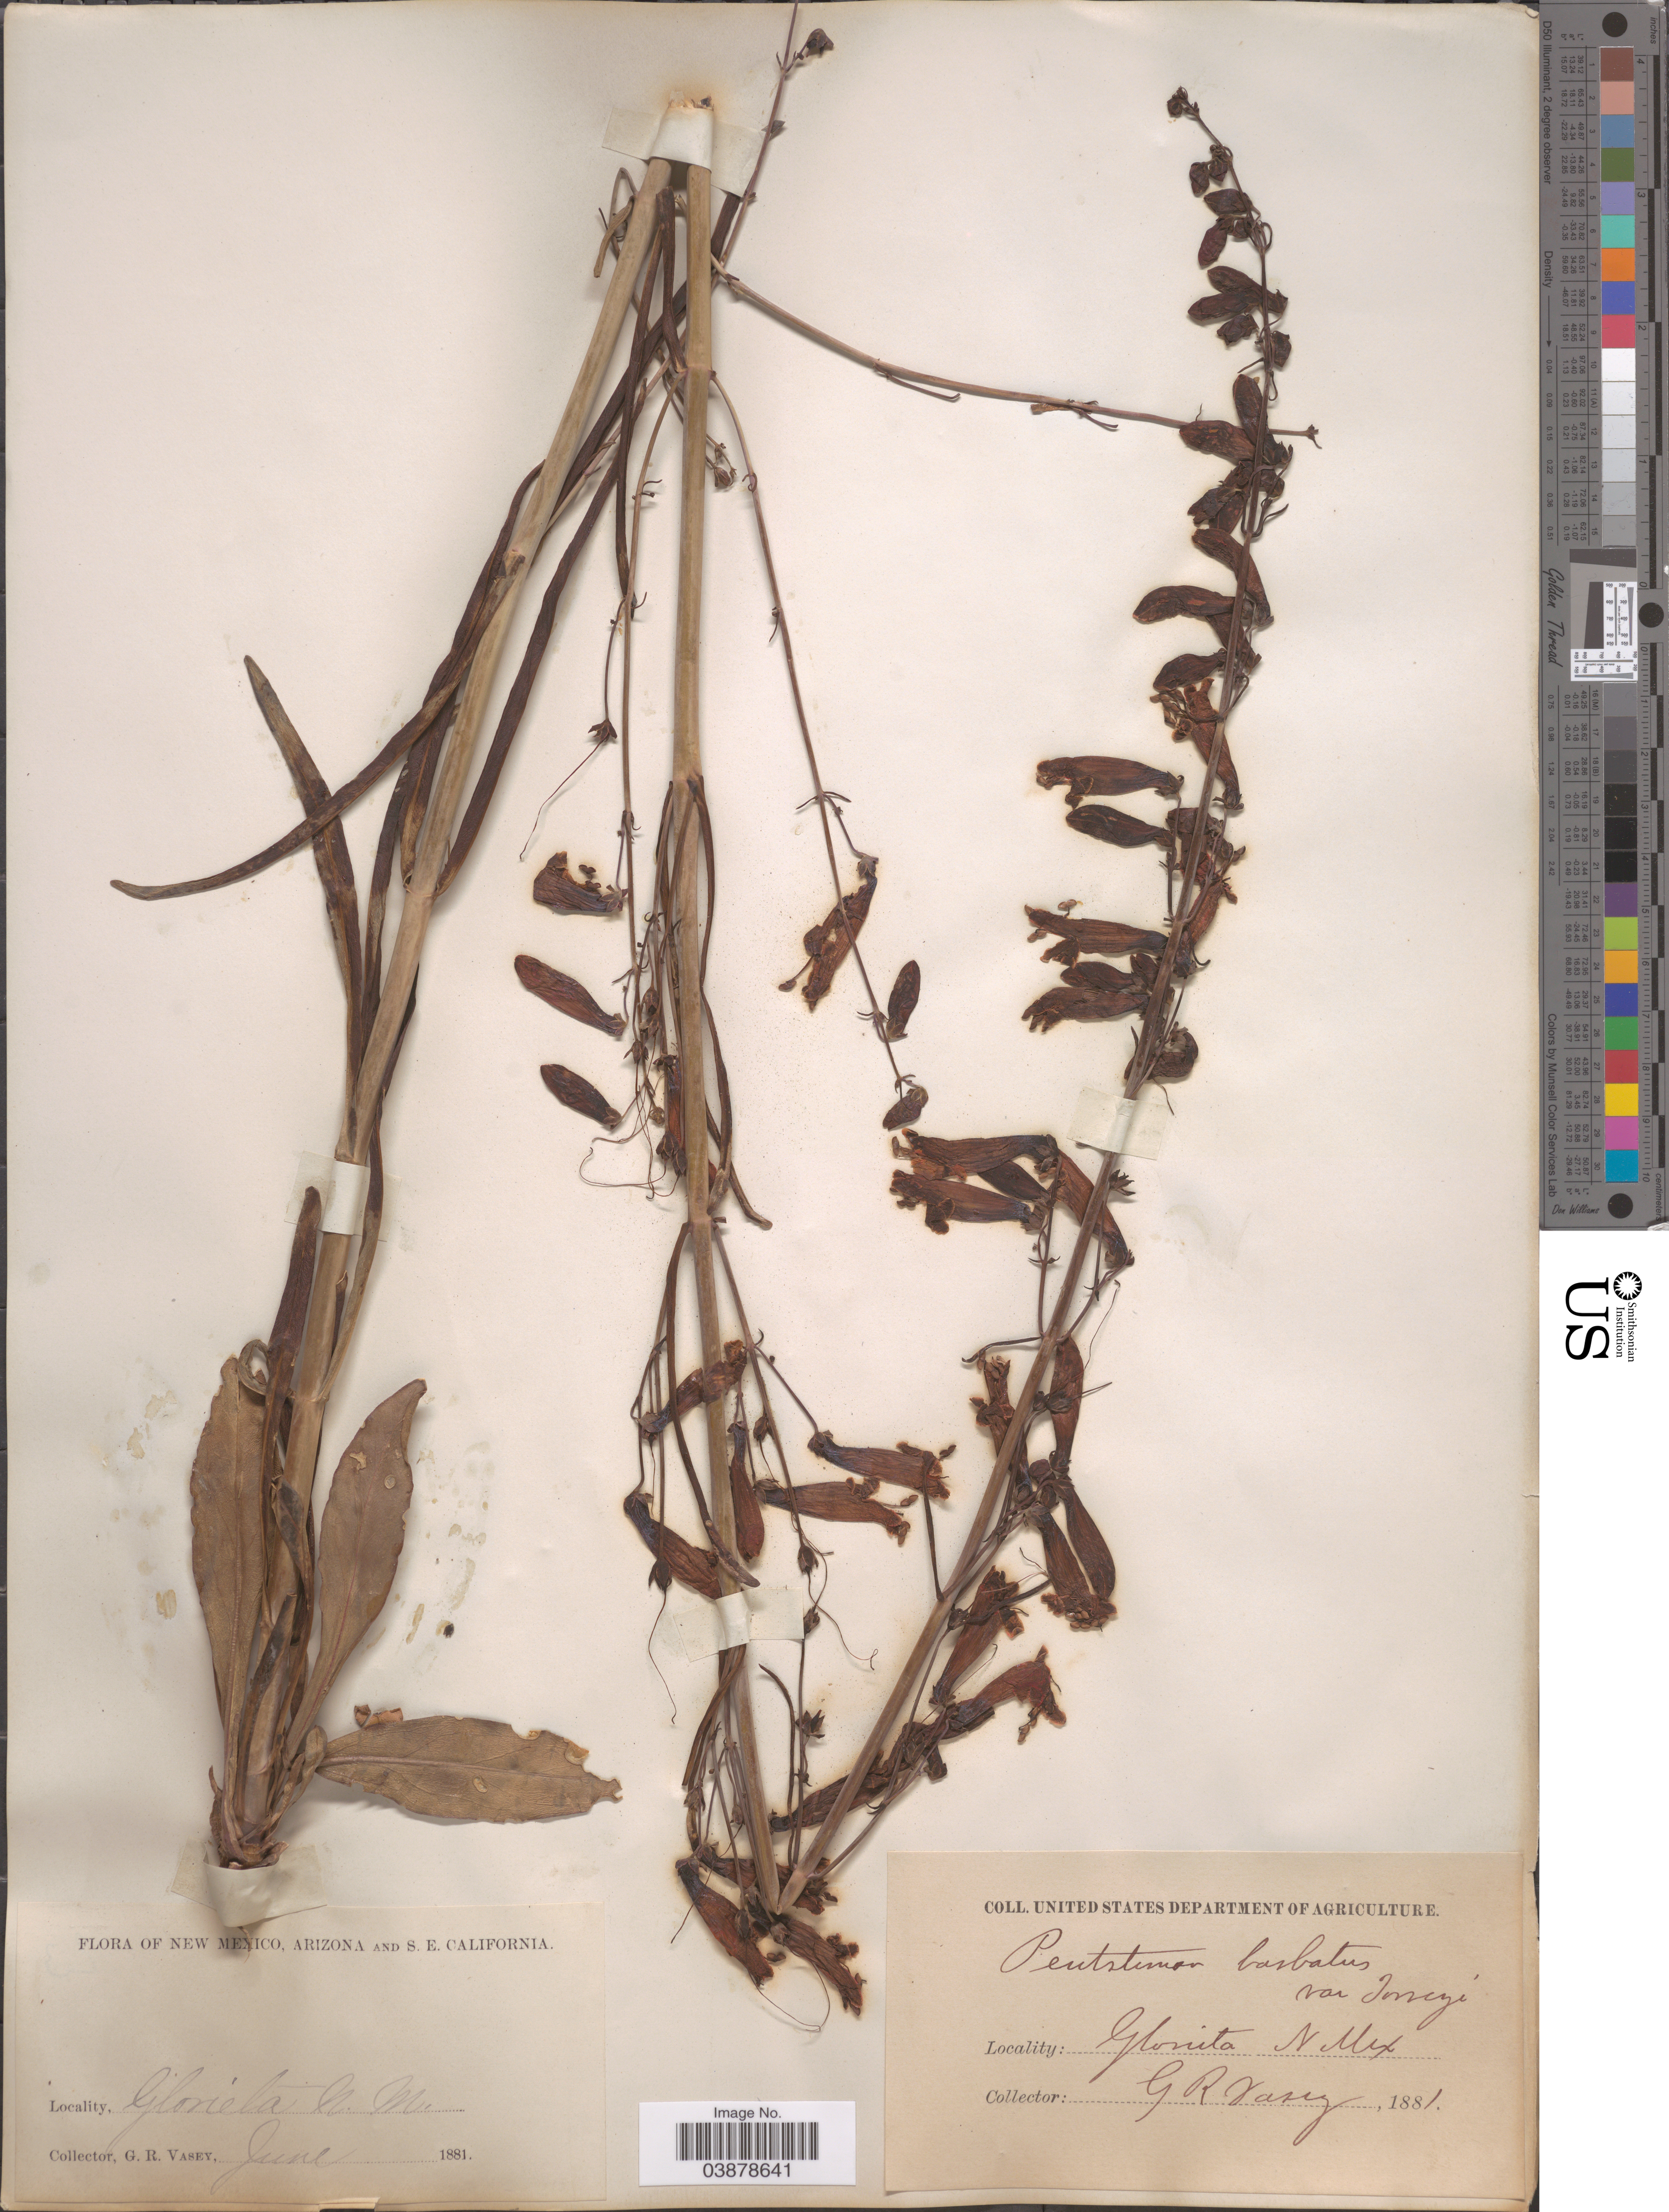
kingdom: Plantae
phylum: Tracheophyta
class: Magnoliopsida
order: Lamiales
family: Plantaginaceae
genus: Penstemon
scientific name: Penstemon torreyi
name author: Benth.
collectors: G. R. Vasey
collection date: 1881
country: United States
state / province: New Mexico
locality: Glorieta.